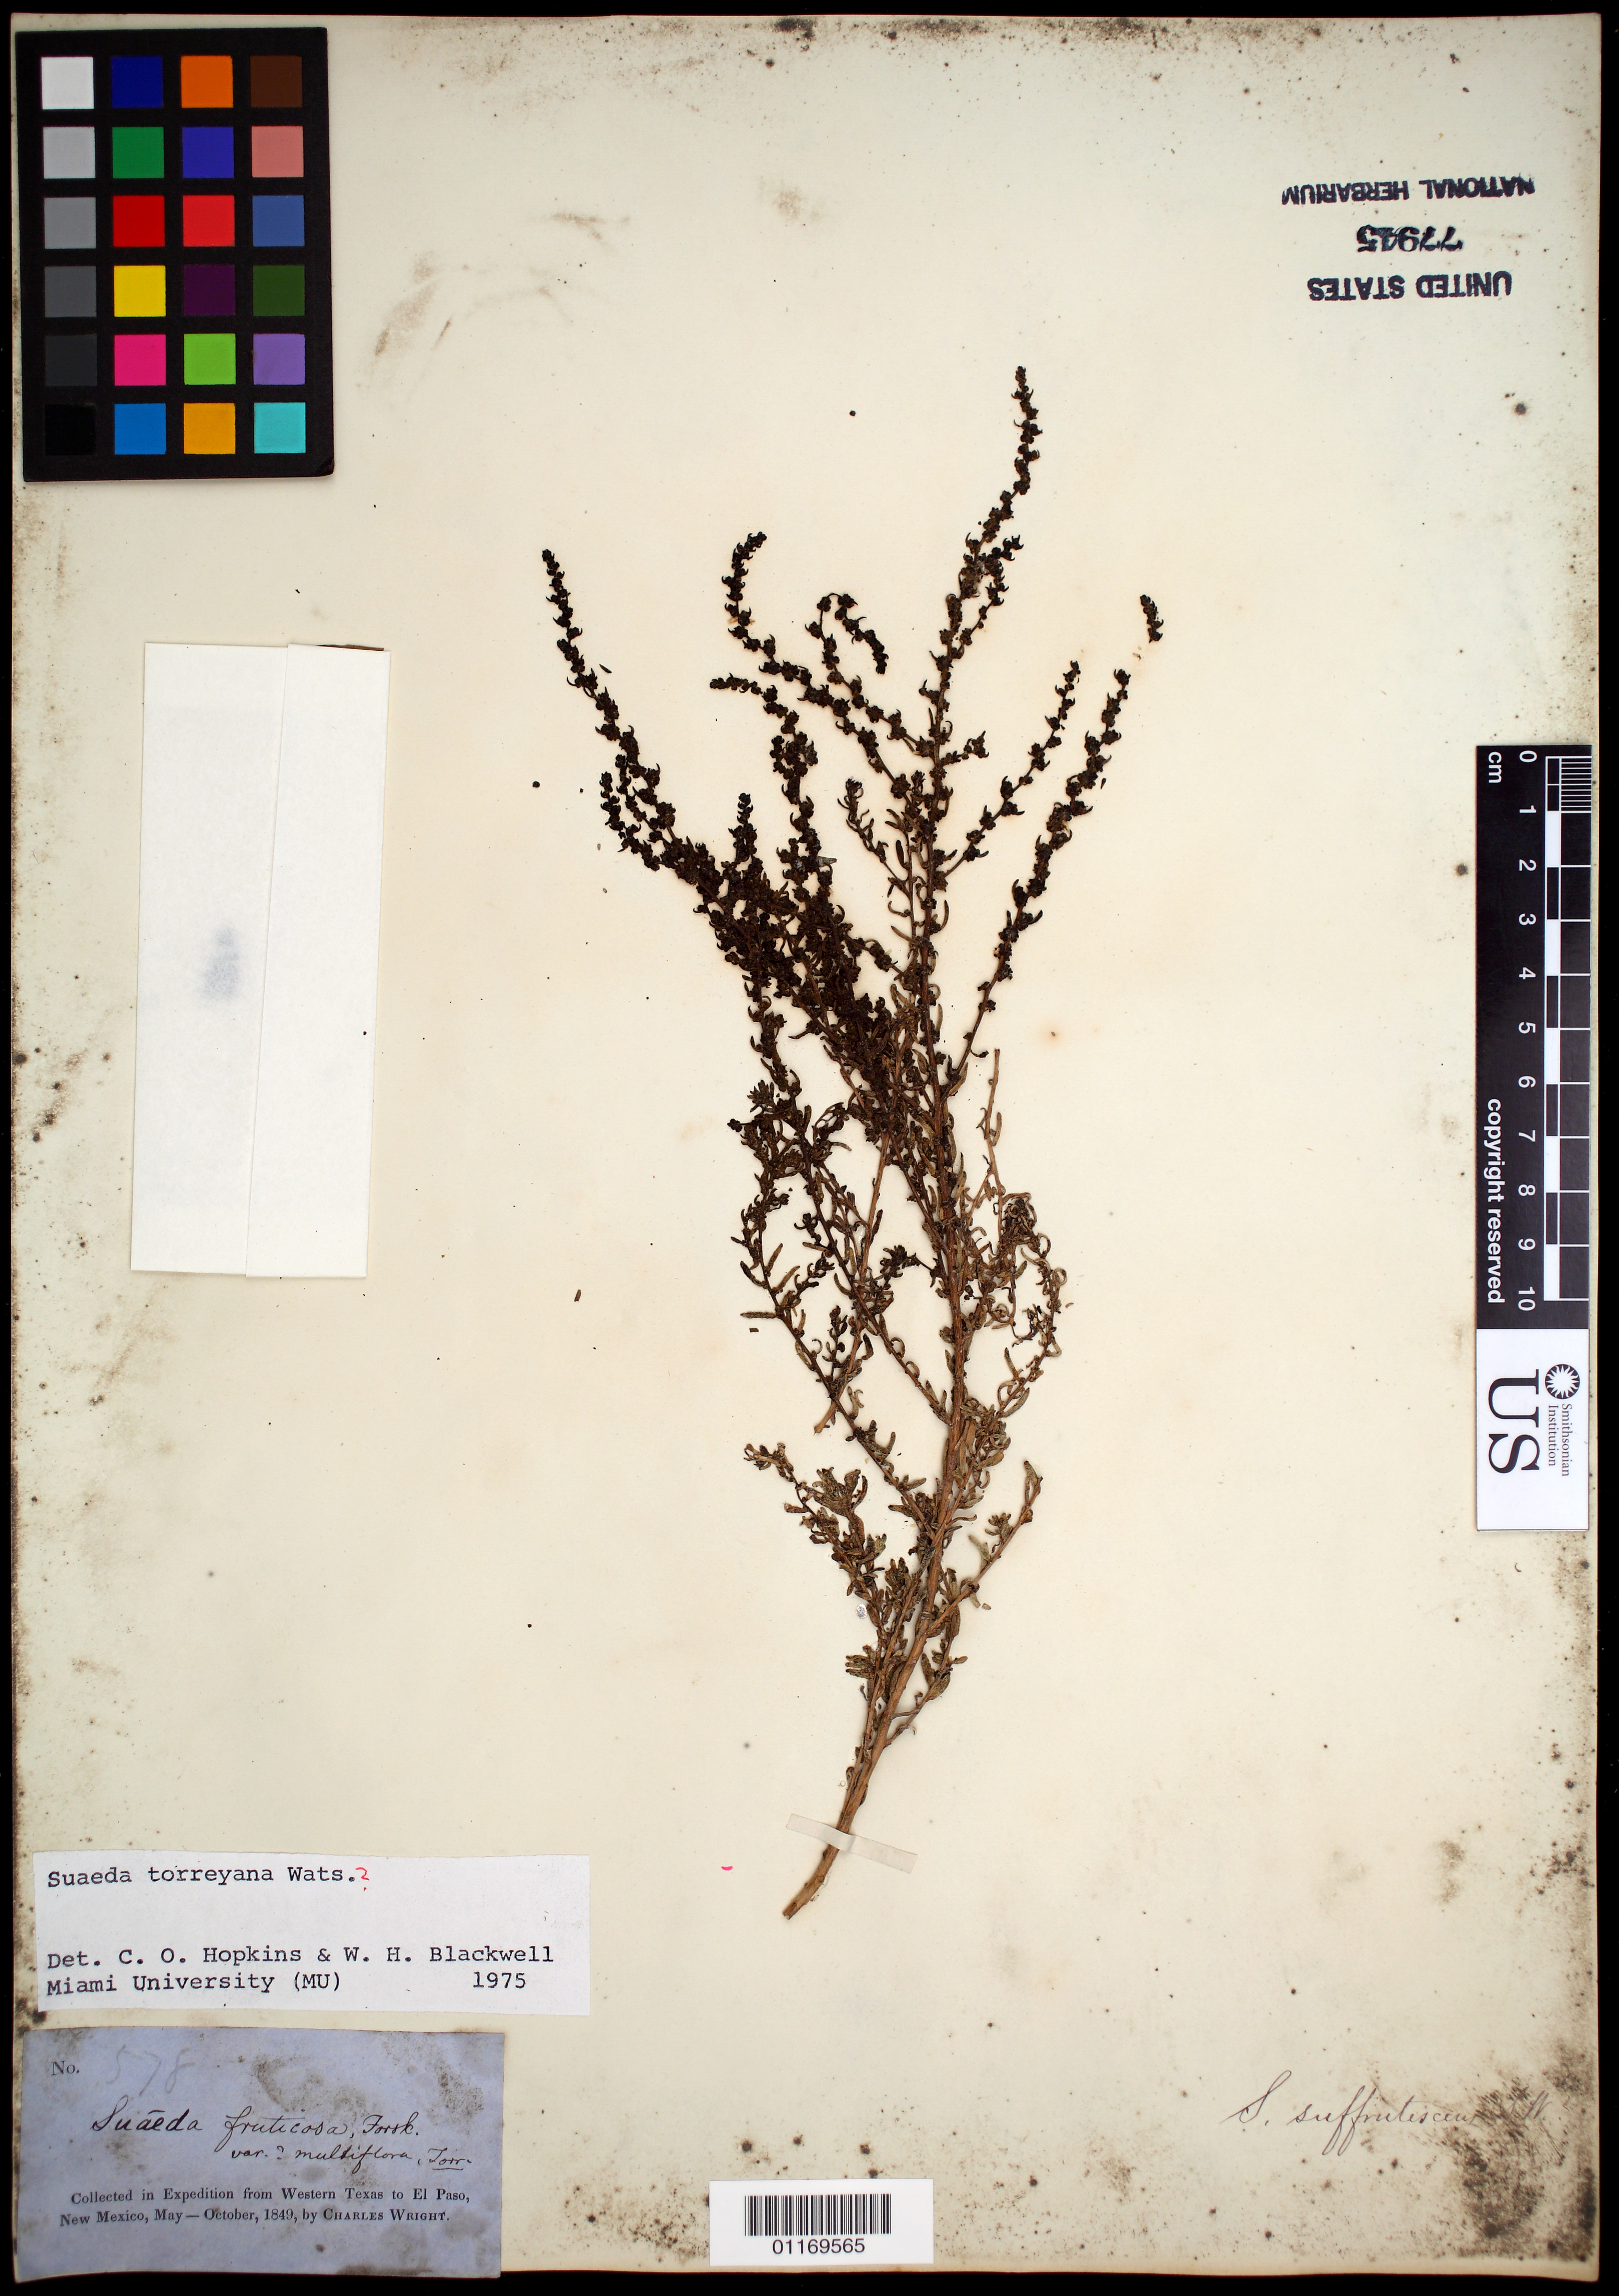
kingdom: Plantae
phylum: Tracheophyta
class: Magnoliopsida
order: Caryophyllales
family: Amaranthaceae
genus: Suaeda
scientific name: Suaeda torreyana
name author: S. Watson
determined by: Hopkins, C. O.; Blackwell, W. H.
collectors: C. Wright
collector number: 578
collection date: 1849-05/1849-10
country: United States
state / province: New Mexico / Texas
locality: From Western Texas to El Paso, New Mexico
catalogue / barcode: US 77945